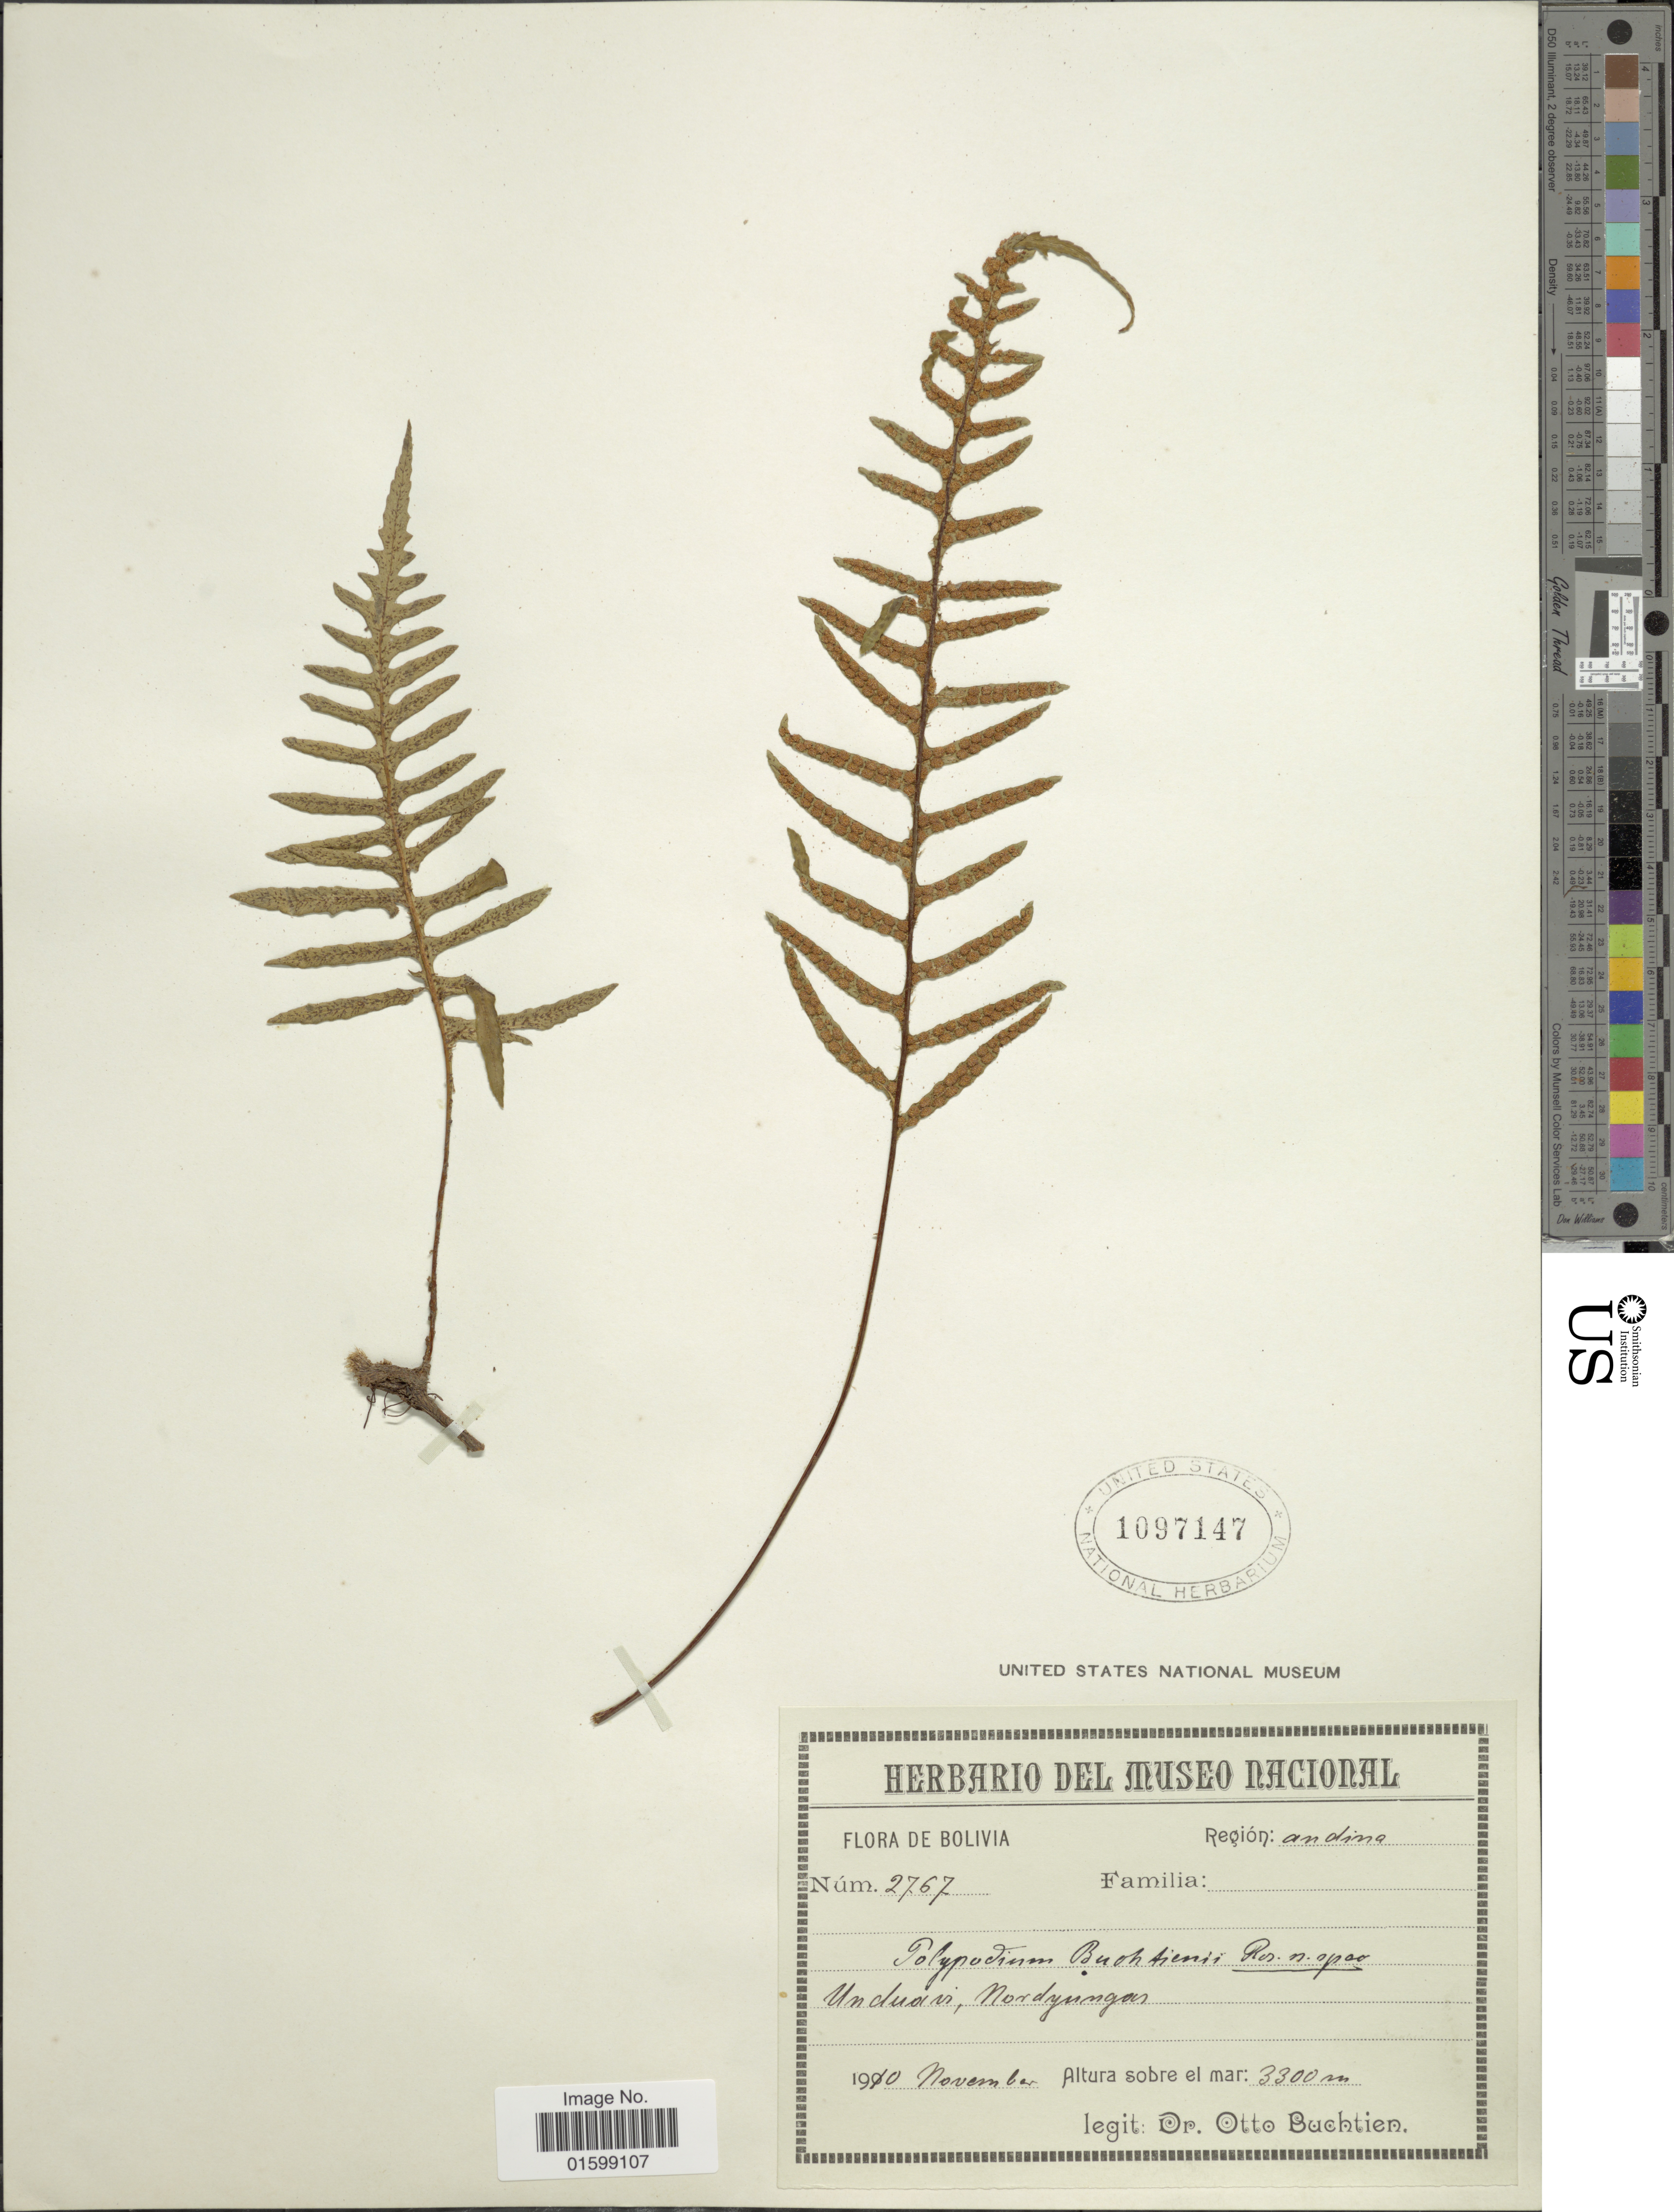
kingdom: Plantae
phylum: Tracheophyta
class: Polypodiopsida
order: Polypodiales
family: Polypodiaceae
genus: Pleopeltis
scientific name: Pleopeltis buchtienii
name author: (Christ & Rosenst.) A.R. Sm.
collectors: O. Buchtien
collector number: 2767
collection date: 1910-11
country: Bolivia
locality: Región: andina, Unduavi, Nordyungas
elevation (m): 3300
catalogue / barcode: US 1097147